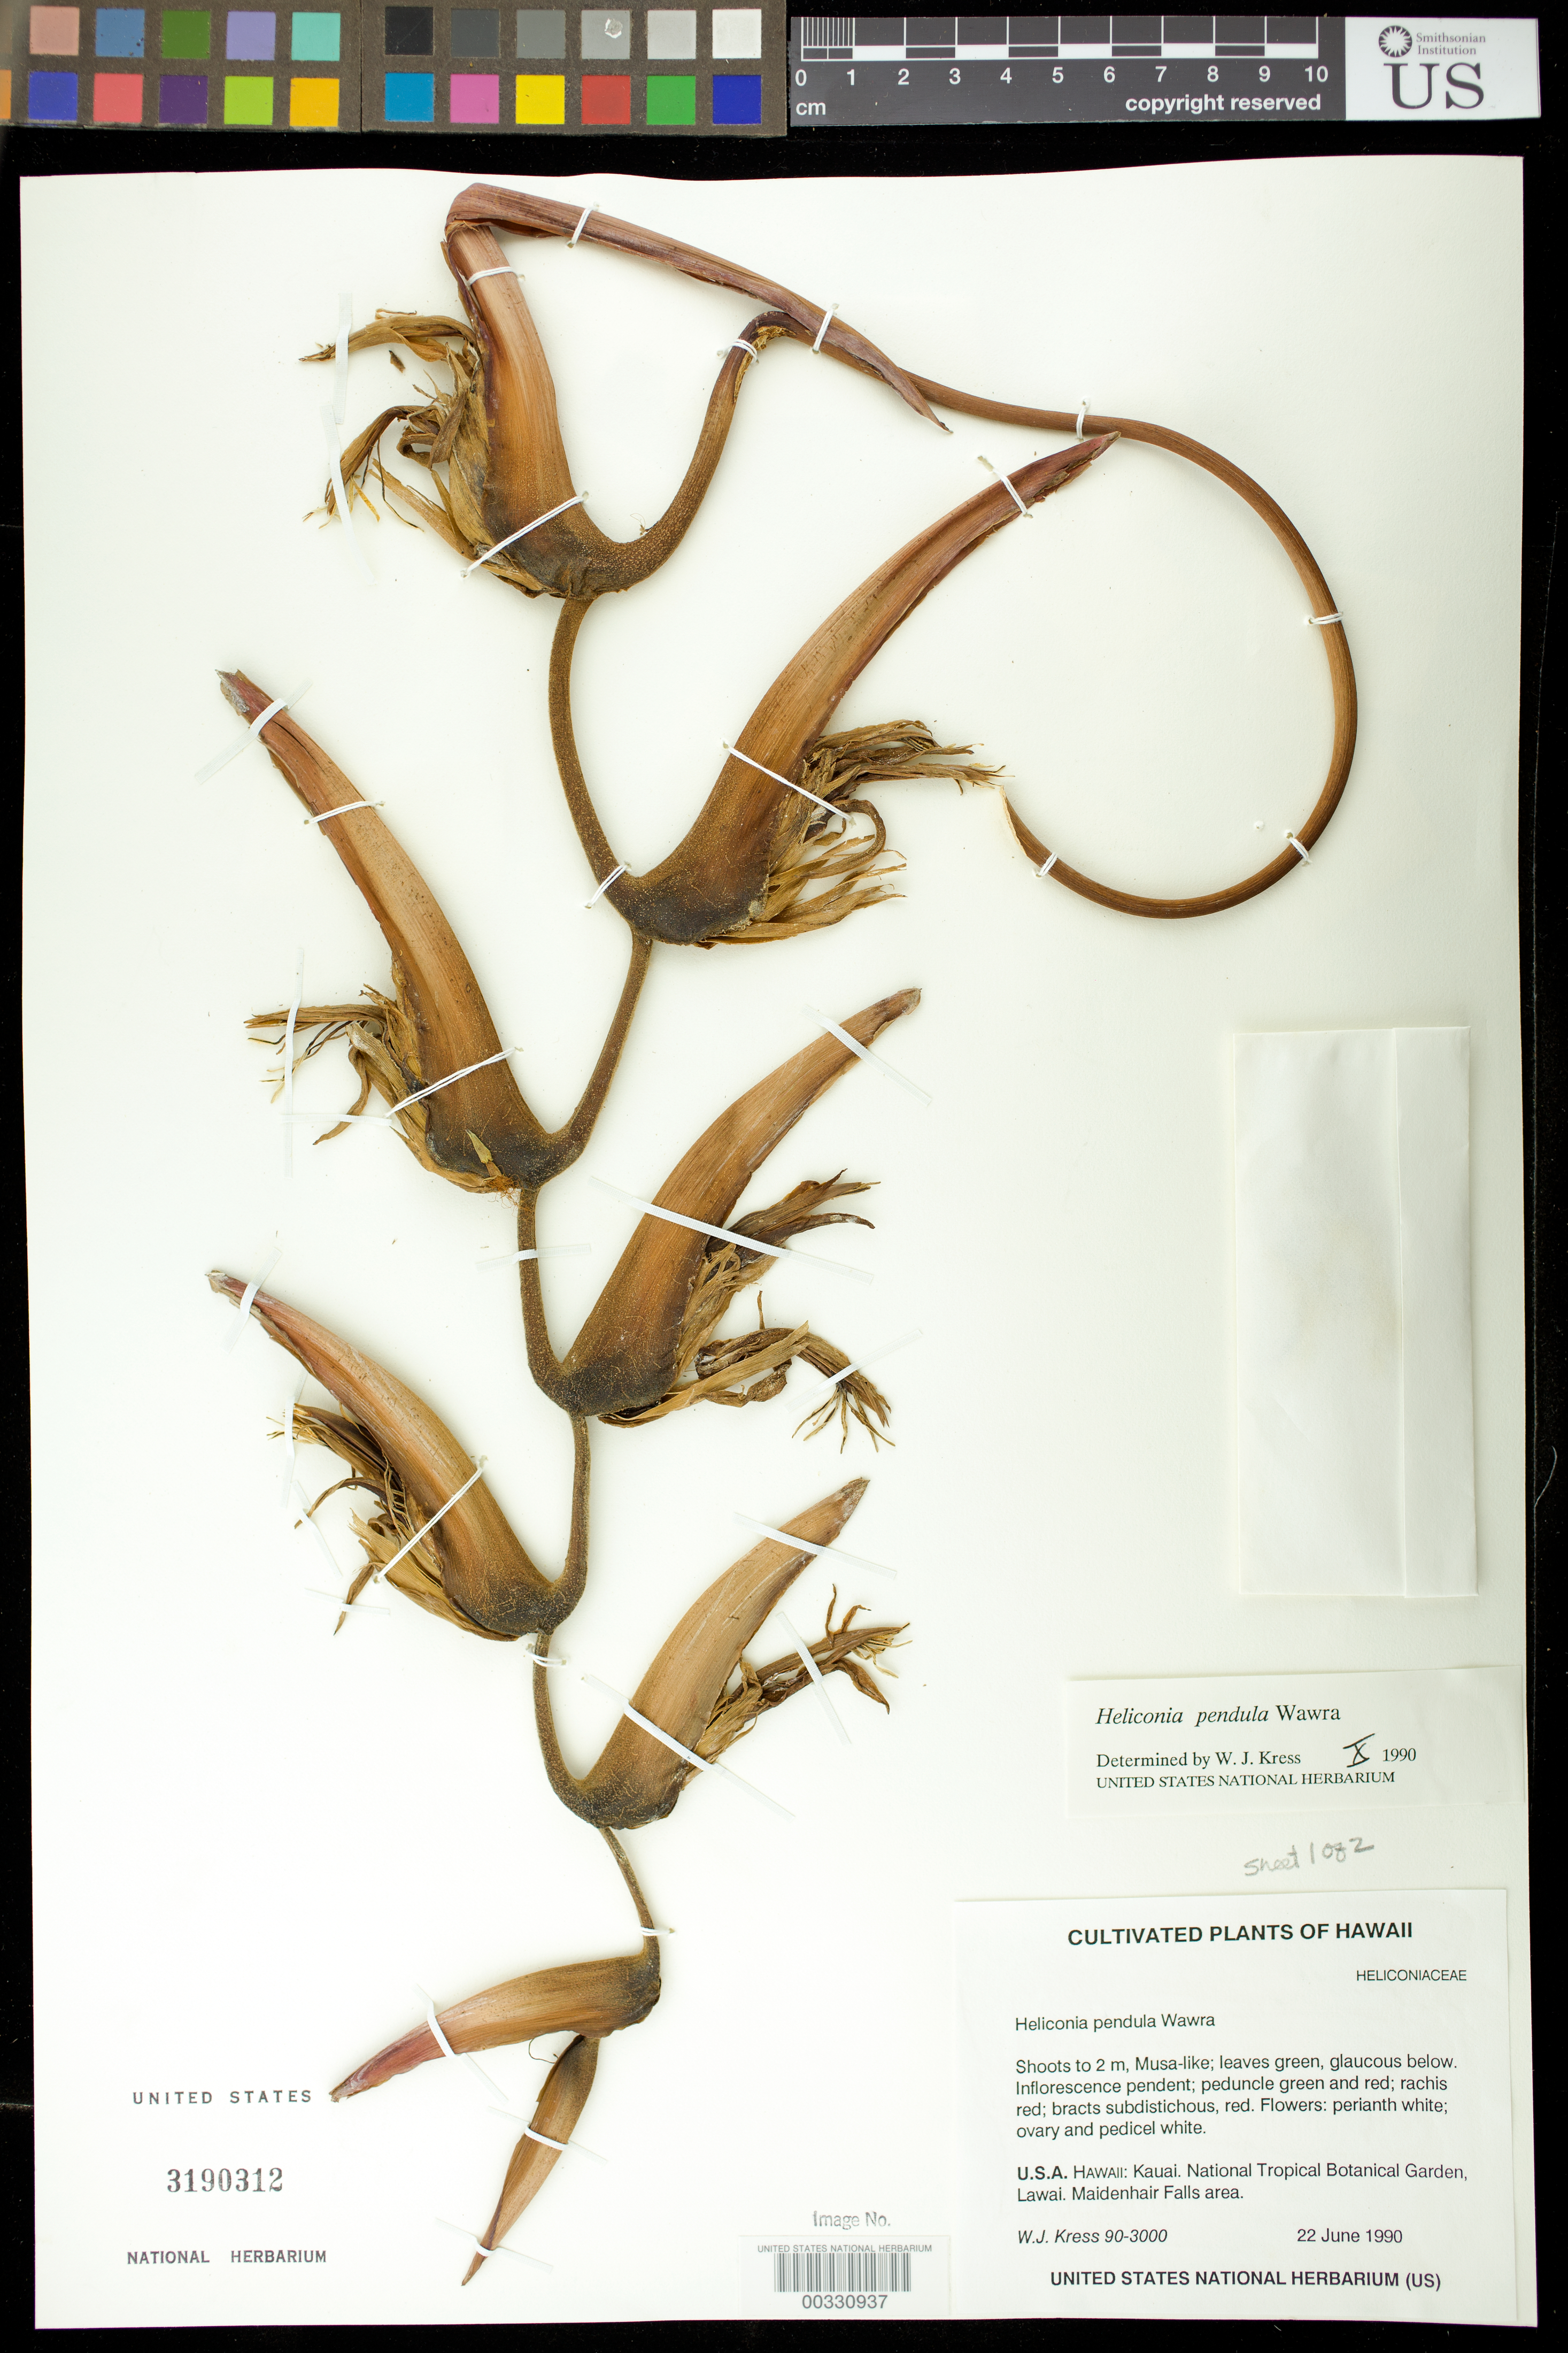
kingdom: Plantae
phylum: Tracheophyta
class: Liliopsida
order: Zingiberales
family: Heliconiaceae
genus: Heliconia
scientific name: Heliconia pendula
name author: Wawra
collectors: W. J. Kress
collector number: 90-3000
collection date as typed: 22 Jun 1990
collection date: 1990-06-22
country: United States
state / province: Florida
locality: Southern Florida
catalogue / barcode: US 3190312